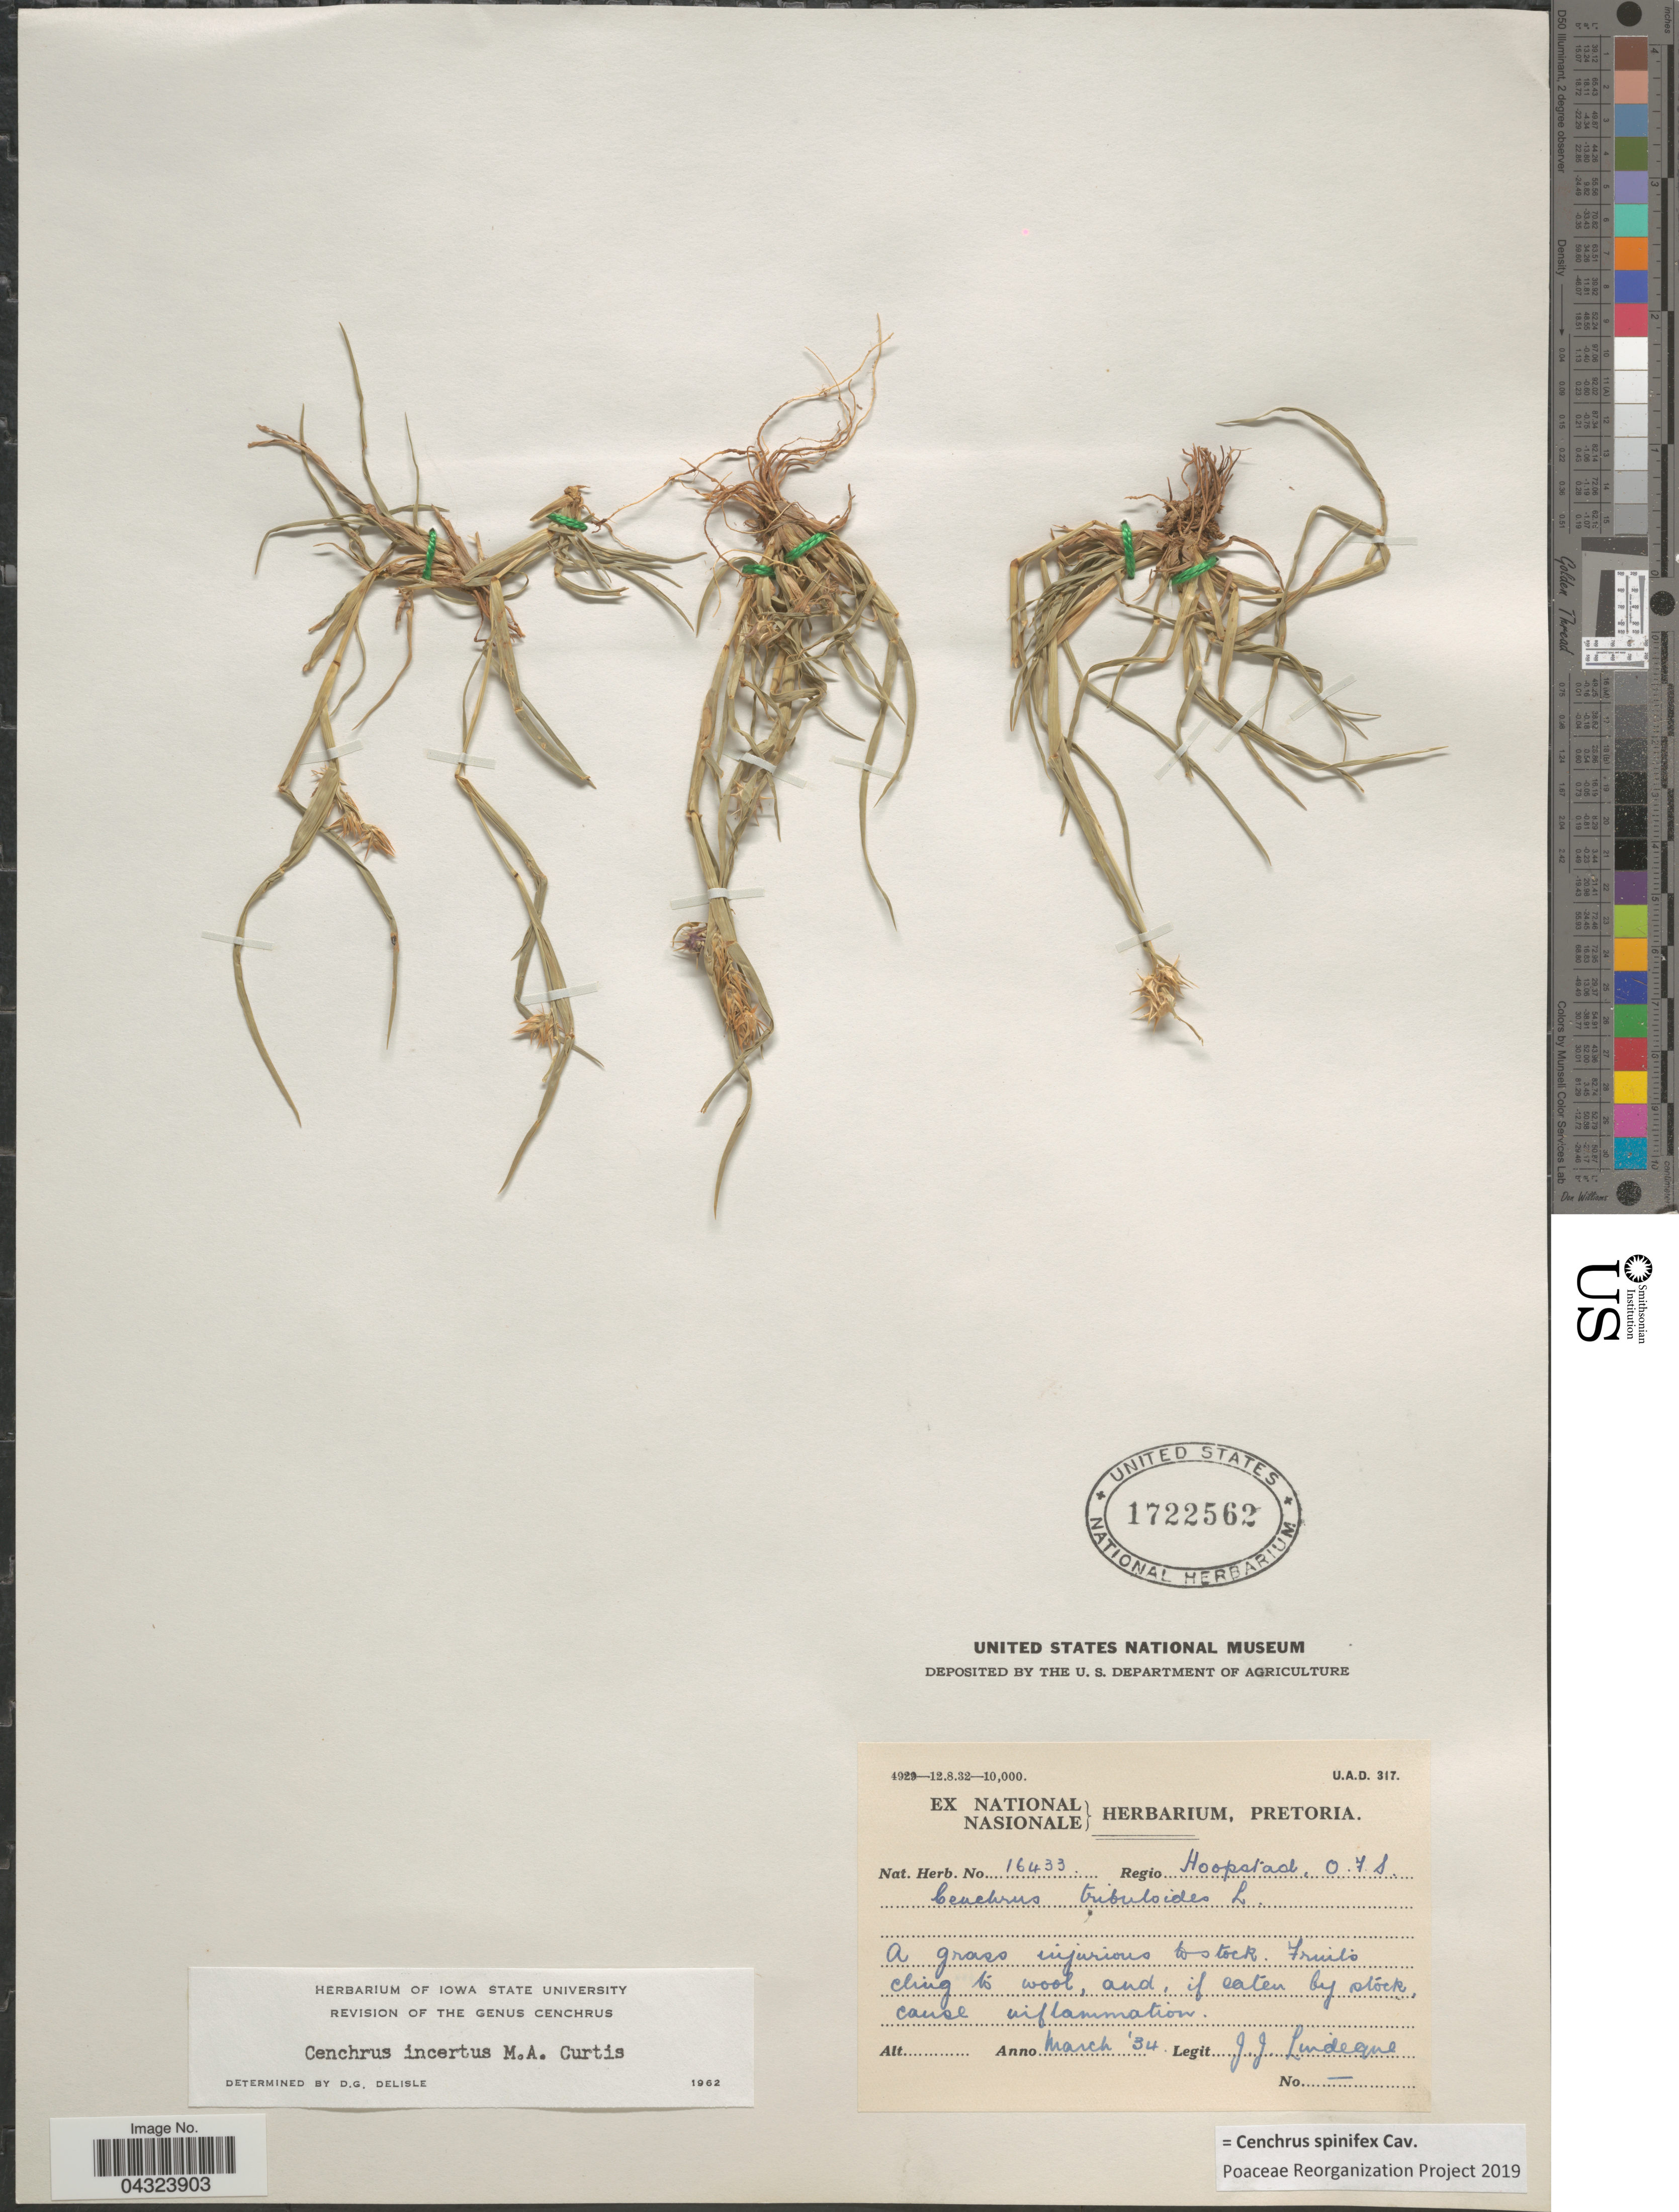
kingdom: Plantae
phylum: Tracheophyta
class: Liliopsida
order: Poales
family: Poaceae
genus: Cenchrus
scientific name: Cenchrus spinifex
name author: Cav.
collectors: J. Lindeque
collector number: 16433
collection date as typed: Transcribed d/m/y: /3/34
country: South Africa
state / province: Free State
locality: Regio Hoopstad, O. F. S.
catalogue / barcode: US 1722562